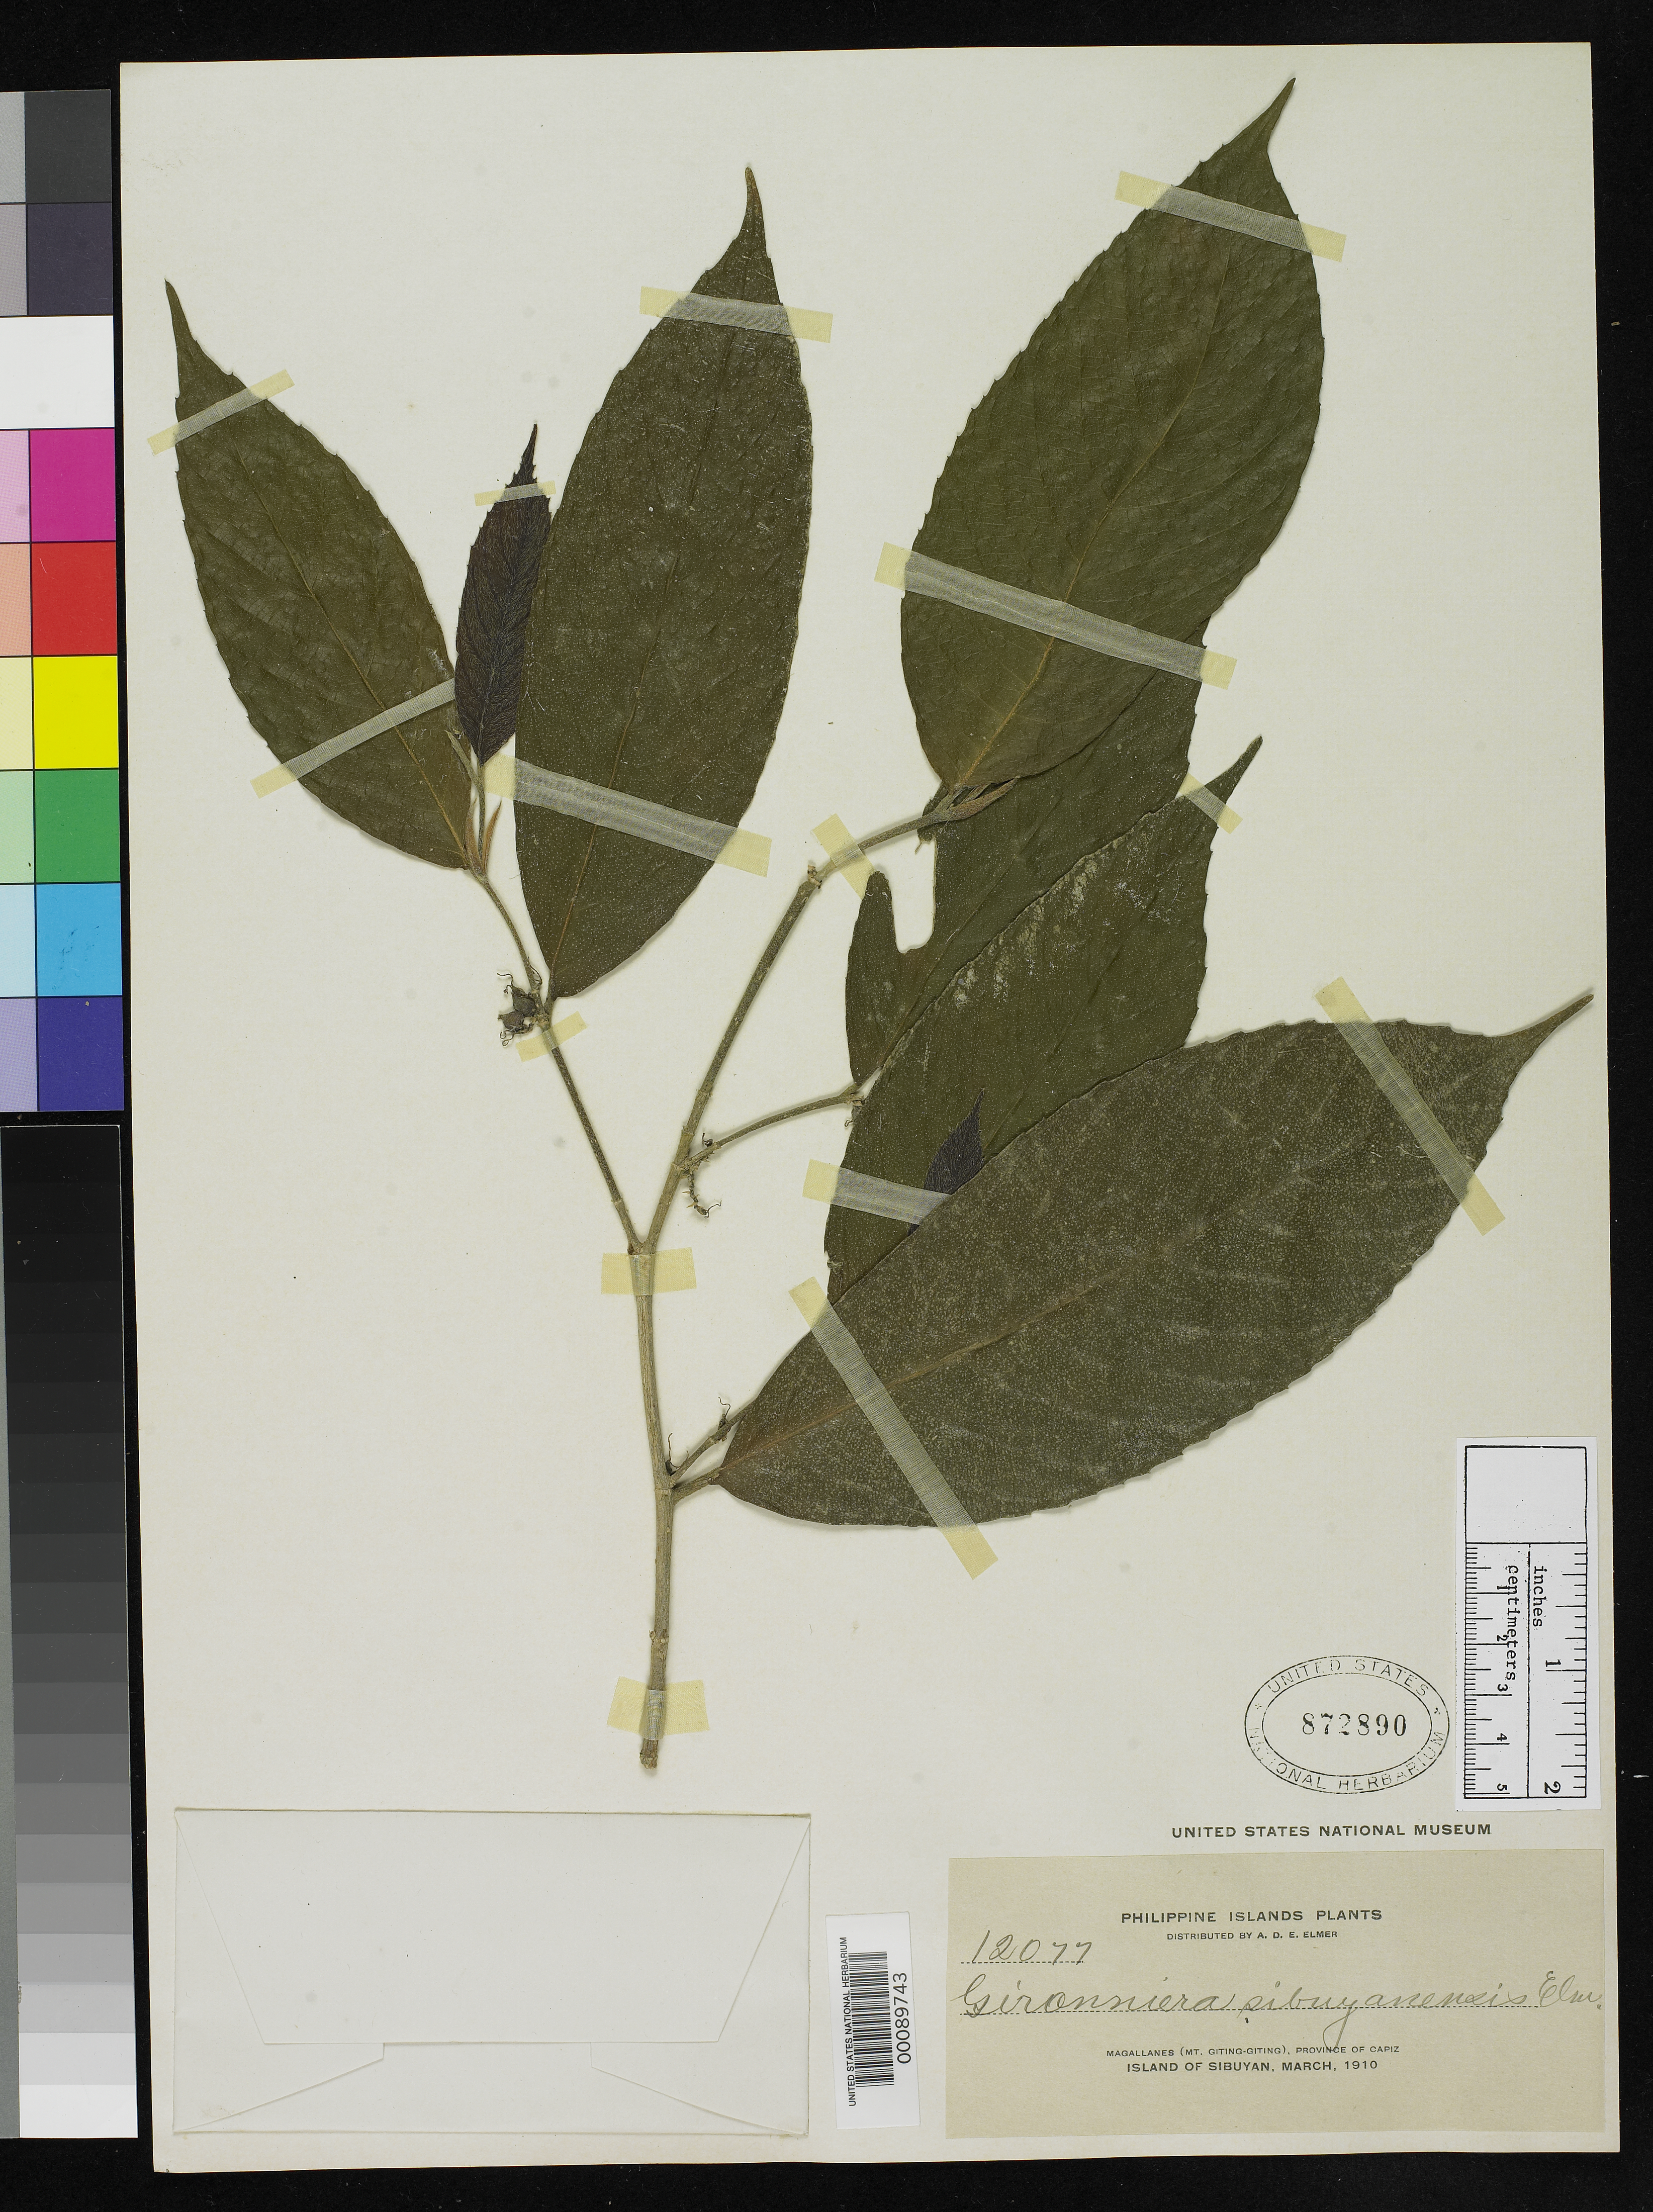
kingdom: Plantae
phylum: Tracheophyta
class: Magnoliopsida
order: Rosales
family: Cannabaceae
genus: Gironniera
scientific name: Gironniera sibuyanensis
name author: Elmer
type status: Isotype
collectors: A. D. E. Elmer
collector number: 12077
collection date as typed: Mar 1910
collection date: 1910-03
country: Philippines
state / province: Mimaropa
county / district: Romblon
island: Sibuyan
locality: Magallanes (Mt. Giting-Giting).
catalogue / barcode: US 872890